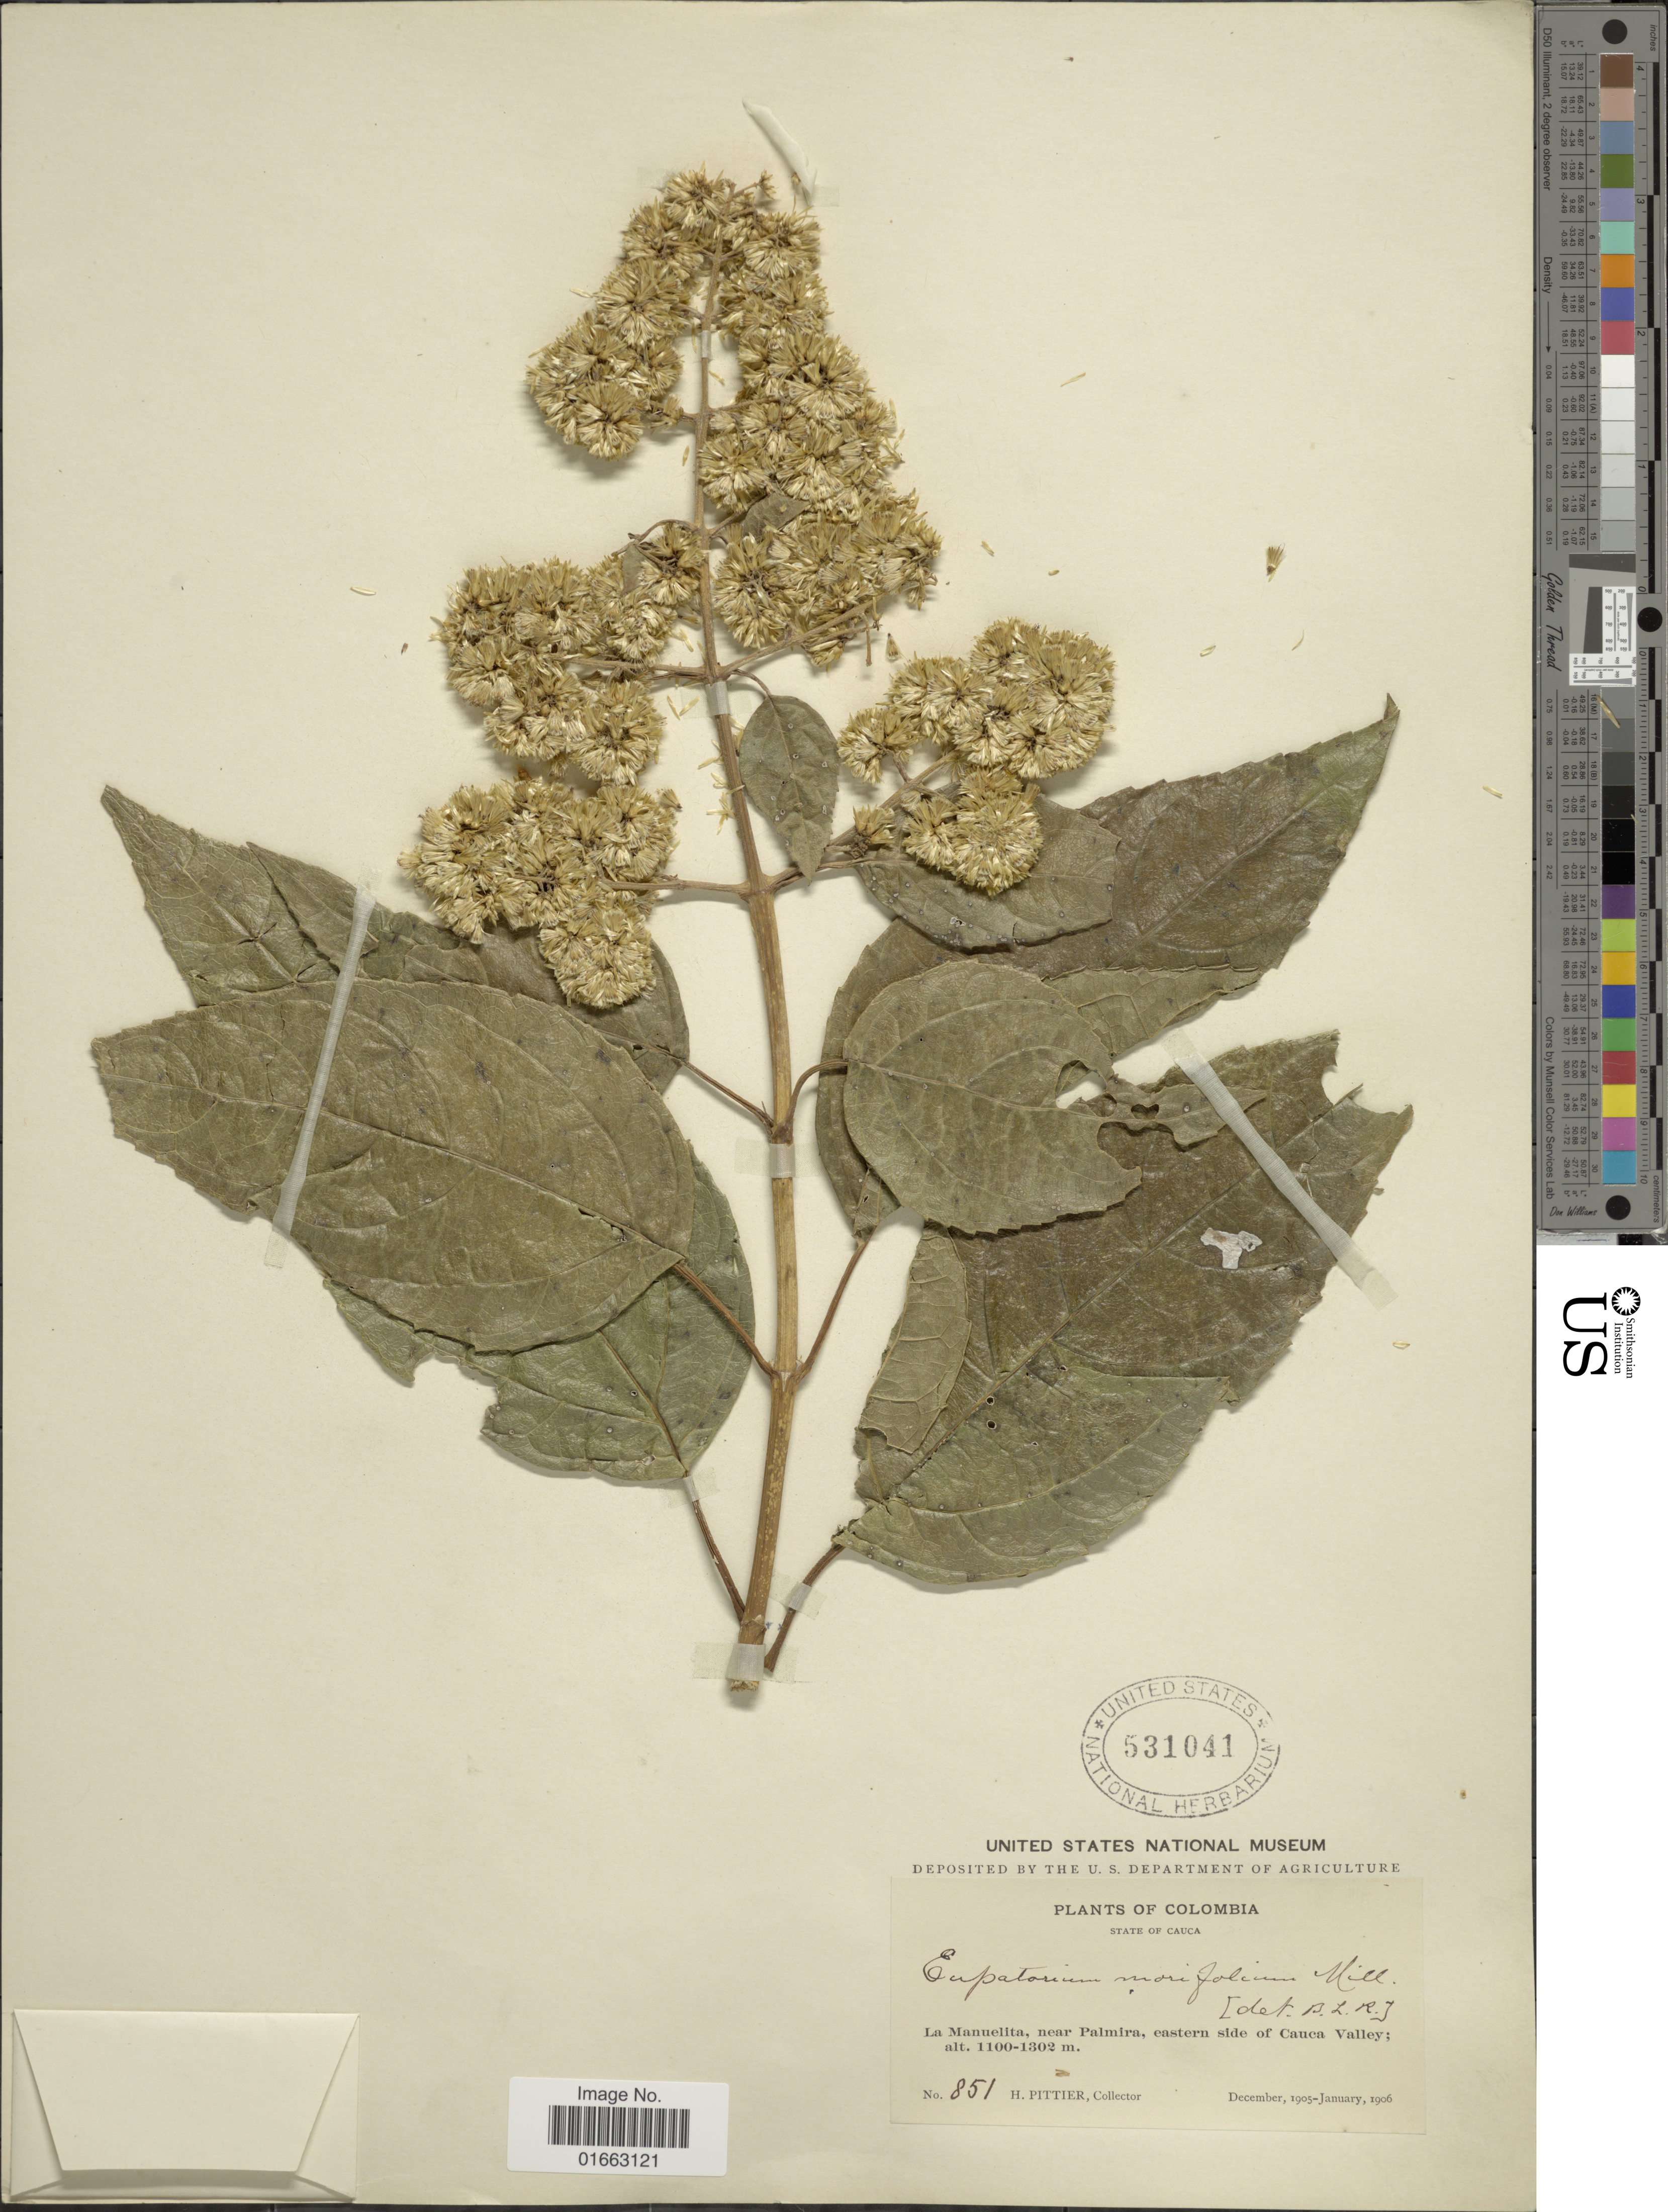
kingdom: Plantae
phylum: Tracheophyta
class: Magnoliopsida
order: Asterales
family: Asteraceae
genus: Critonia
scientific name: Critonia morifolia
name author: (Mill.) R.M. King & H. Rob.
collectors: H. F. Pittier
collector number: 851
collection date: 1905-12/1906-01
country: Colombia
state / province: Cauca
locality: La Manuelita, near Palmira, eastern side of Cauca Valley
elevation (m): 1100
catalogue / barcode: US 531041